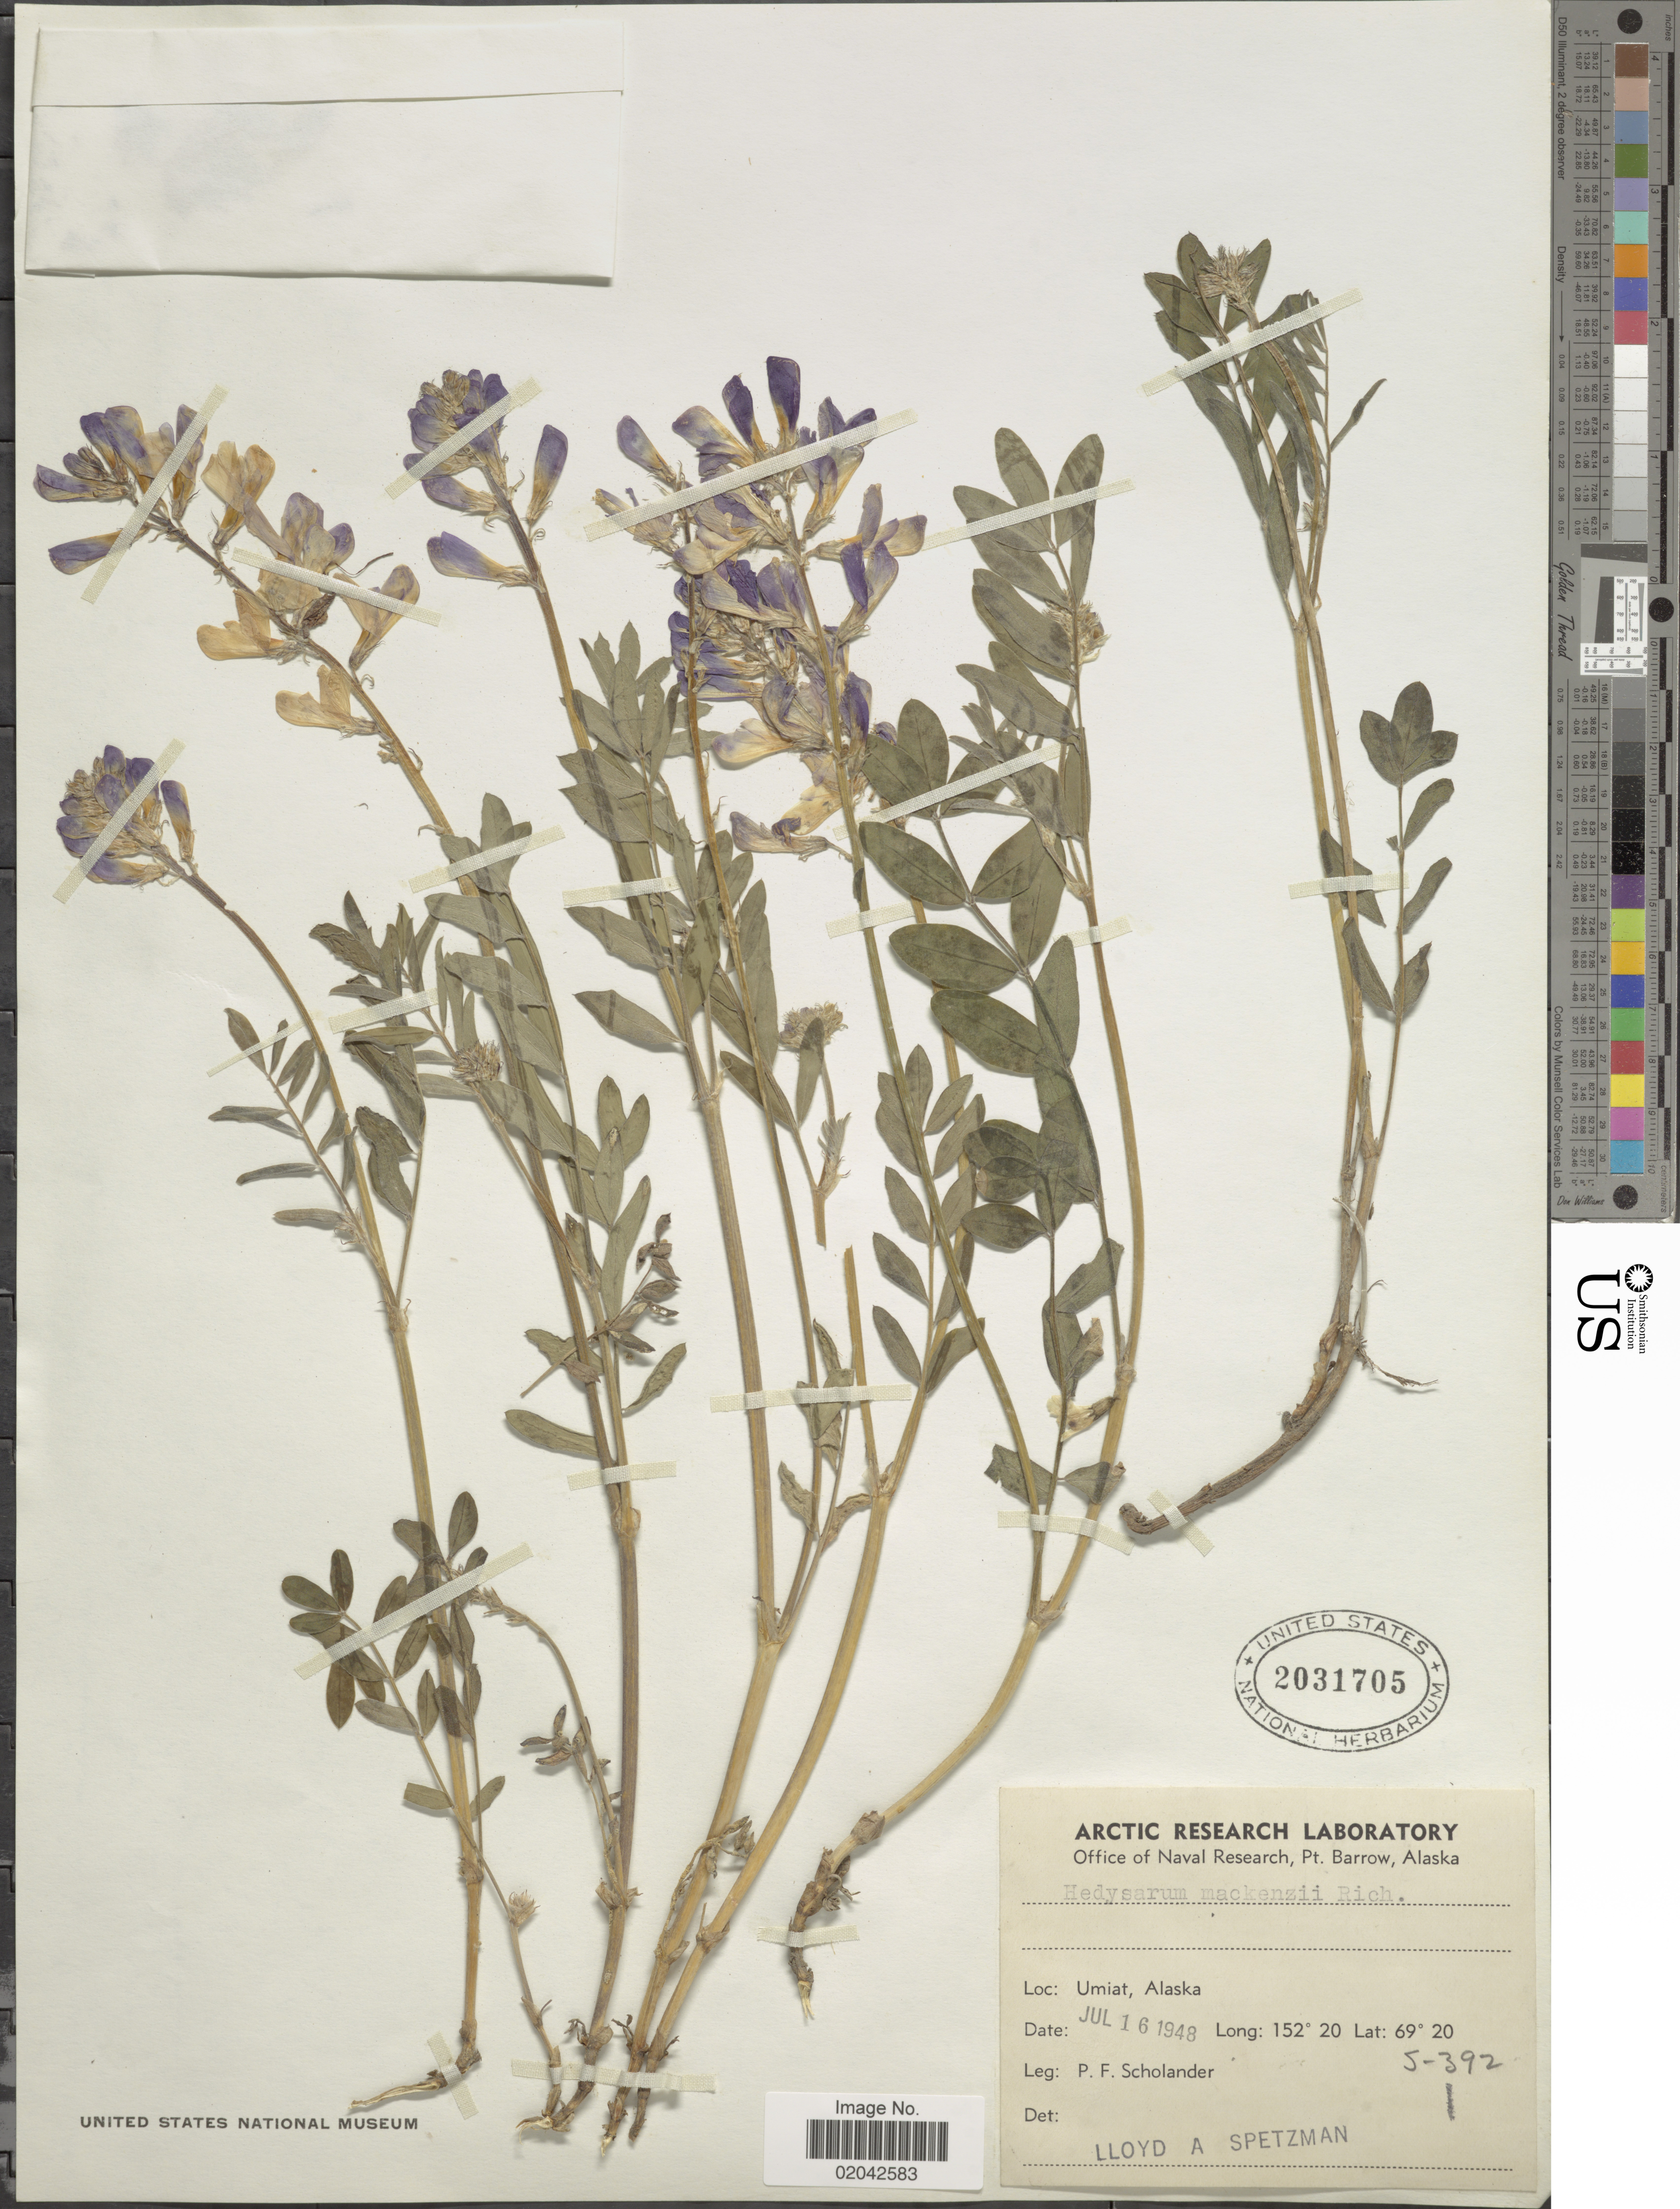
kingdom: Plantae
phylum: Tracheophyta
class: Magnoliopsida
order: Fabales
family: Fabaceae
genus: Hedysarum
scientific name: Hedysarum mackenziei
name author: Richardson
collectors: P. Scholander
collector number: S-392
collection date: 1948-07-16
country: United States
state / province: Alaska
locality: Umiat, Arctic.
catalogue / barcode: US 2031705